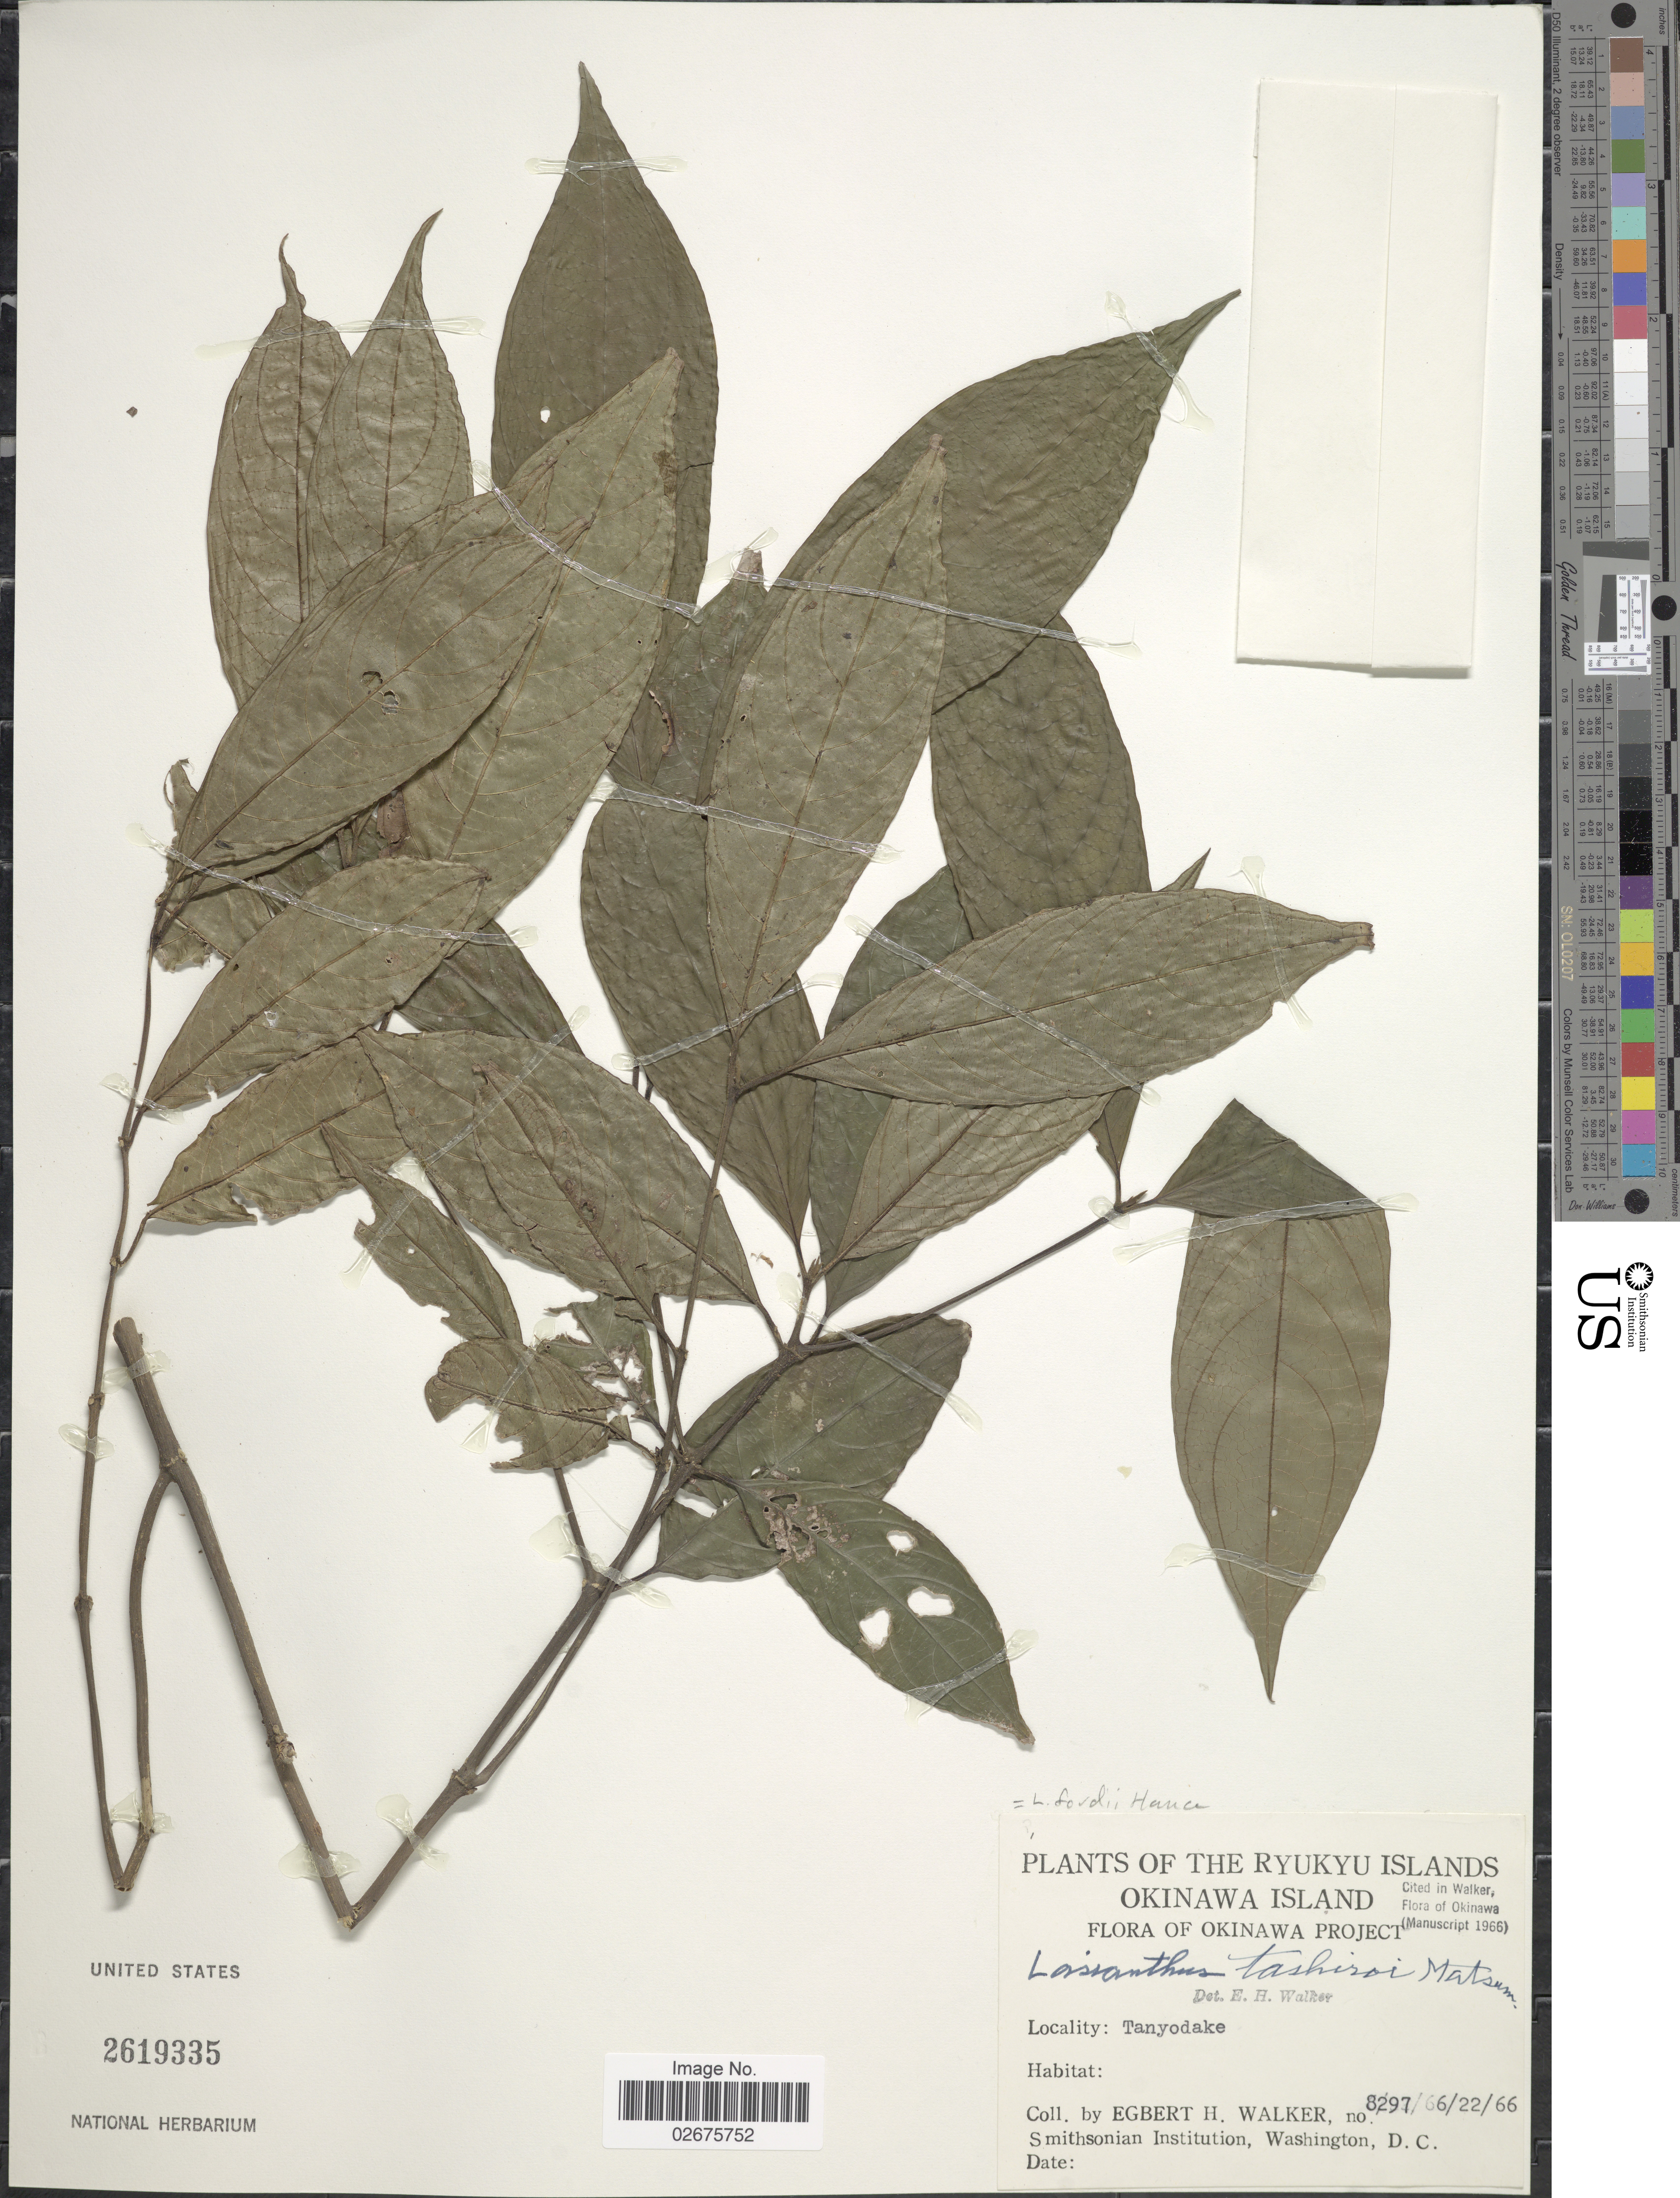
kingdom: Plantae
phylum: Tracheophyta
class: Magnoliopsida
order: Gentianales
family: Rubiaceae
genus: Lasianthus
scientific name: Lasianthus fordii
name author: Hance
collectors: E. H. Walker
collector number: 8297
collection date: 1966-06-22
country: Japan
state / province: Okinawa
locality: The Ryukyu Islands, Okinawa Island, Tanyodake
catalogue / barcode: US 2619335